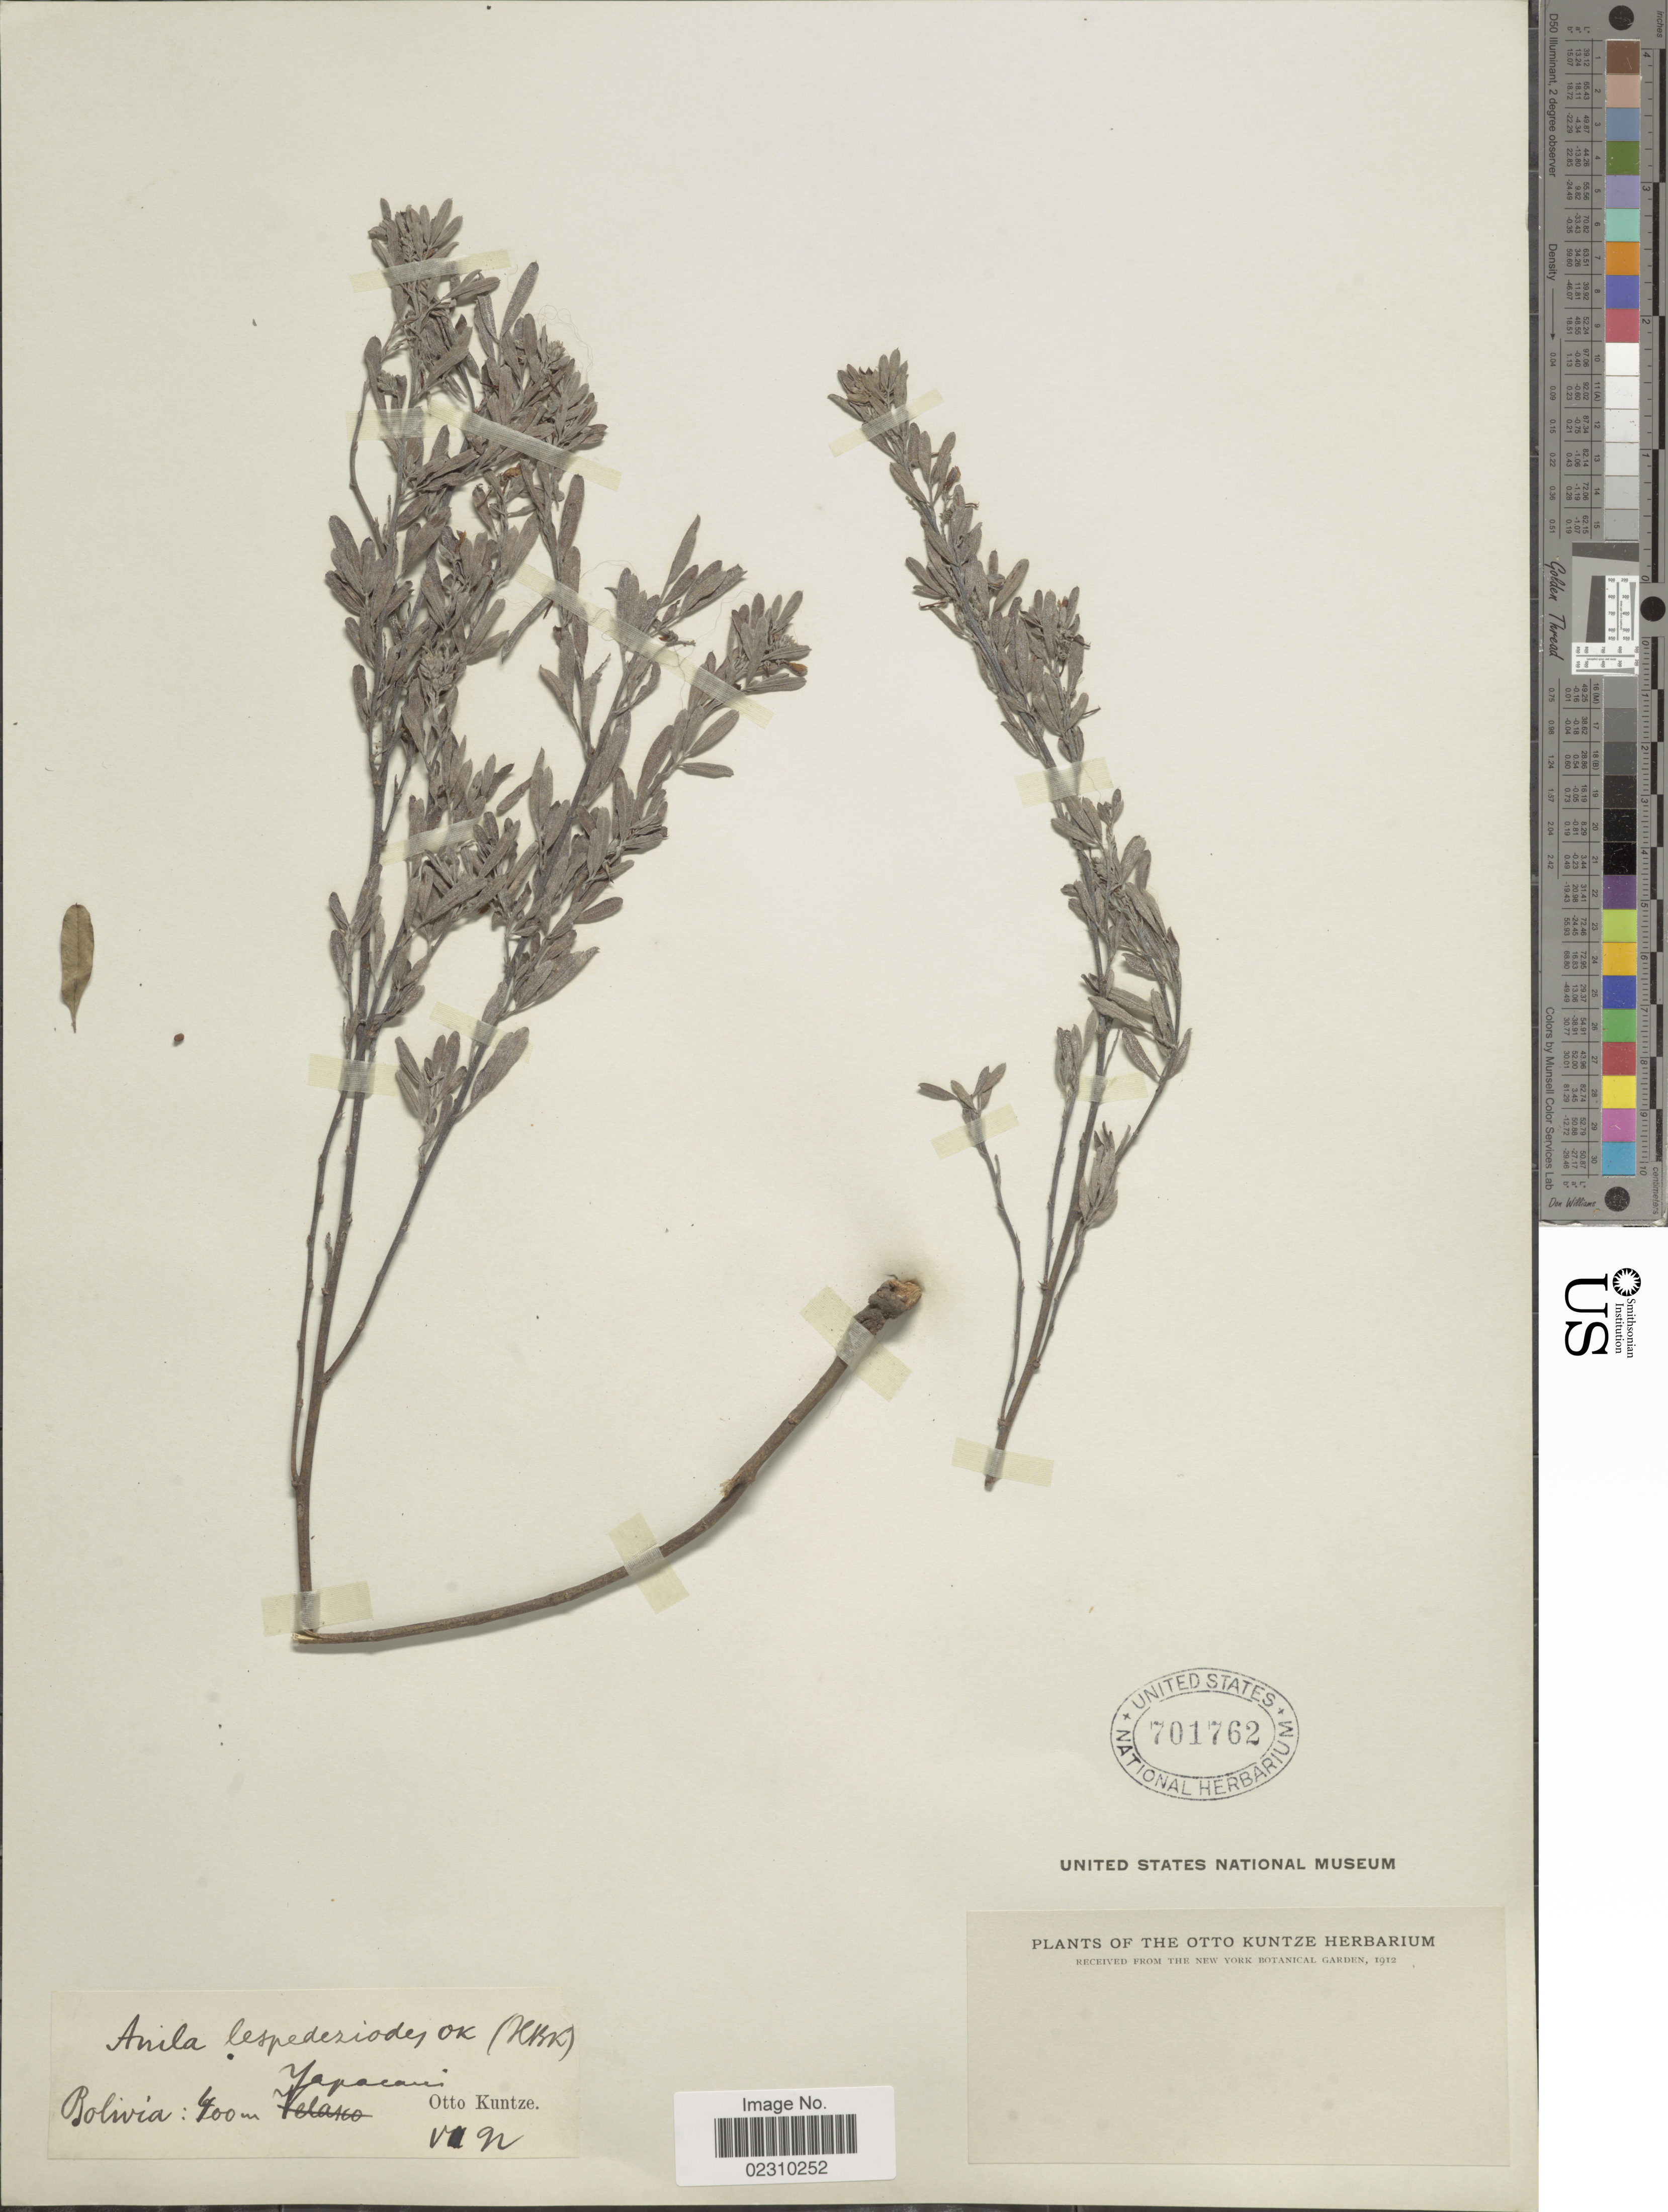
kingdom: Plantae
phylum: Tracheophyta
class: Magnoliopsida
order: Fabales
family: Fabaceae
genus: Indigofera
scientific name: Indigofera lespedezioides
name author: Kunth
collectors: C.E.O. Kuntze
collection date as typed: Transcribed d/m/y: /5/92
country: Bolivia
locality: Bolivia: Yapacani.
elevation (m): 400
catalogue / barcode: US 701762